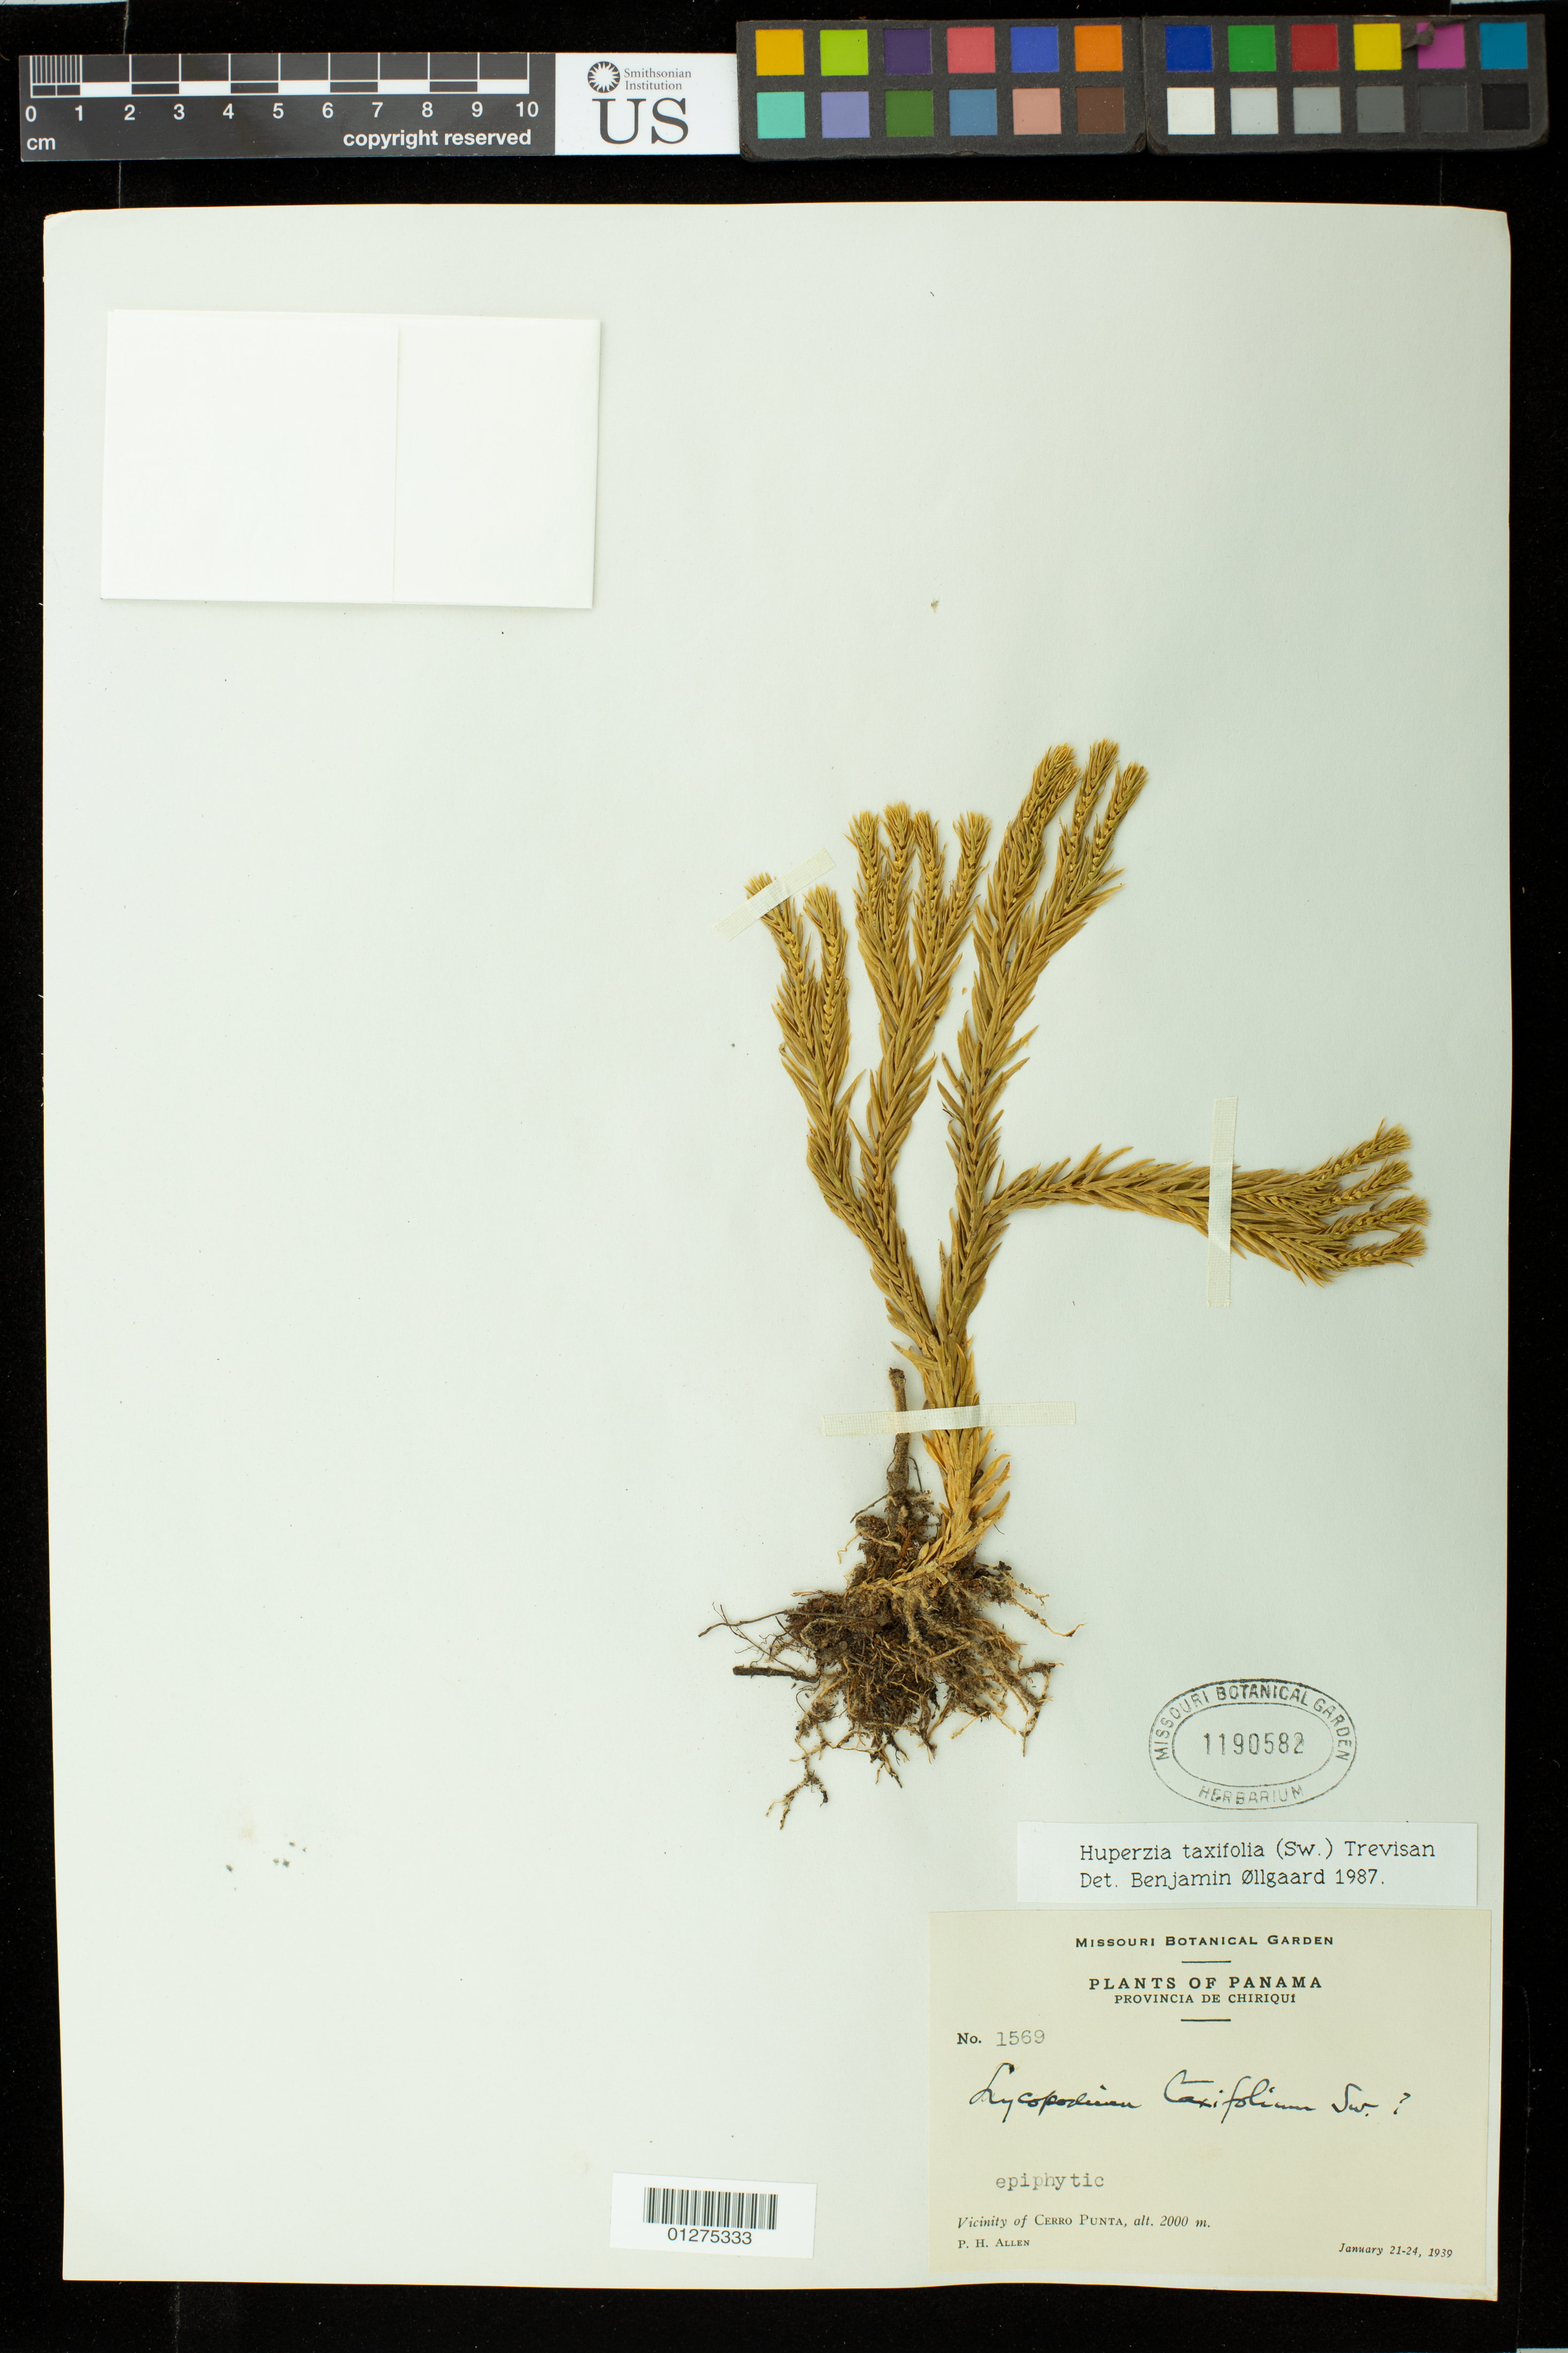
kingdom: Plantae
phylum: Tracheophyta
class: Lycopodiopsida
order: Lycopodiales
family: Lycopodiaceae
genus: Phlegmariurus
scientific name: Phlegmariurus taxifolius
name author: (Sw.) Á. Löve & D. Löve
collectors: H. P. Allen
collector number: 1569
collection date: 1939-01-21/1939-01-24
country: Panama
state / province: Chiriqui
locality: Vicinity of Cerro Punta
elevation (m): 2000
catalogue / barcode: US 1190582